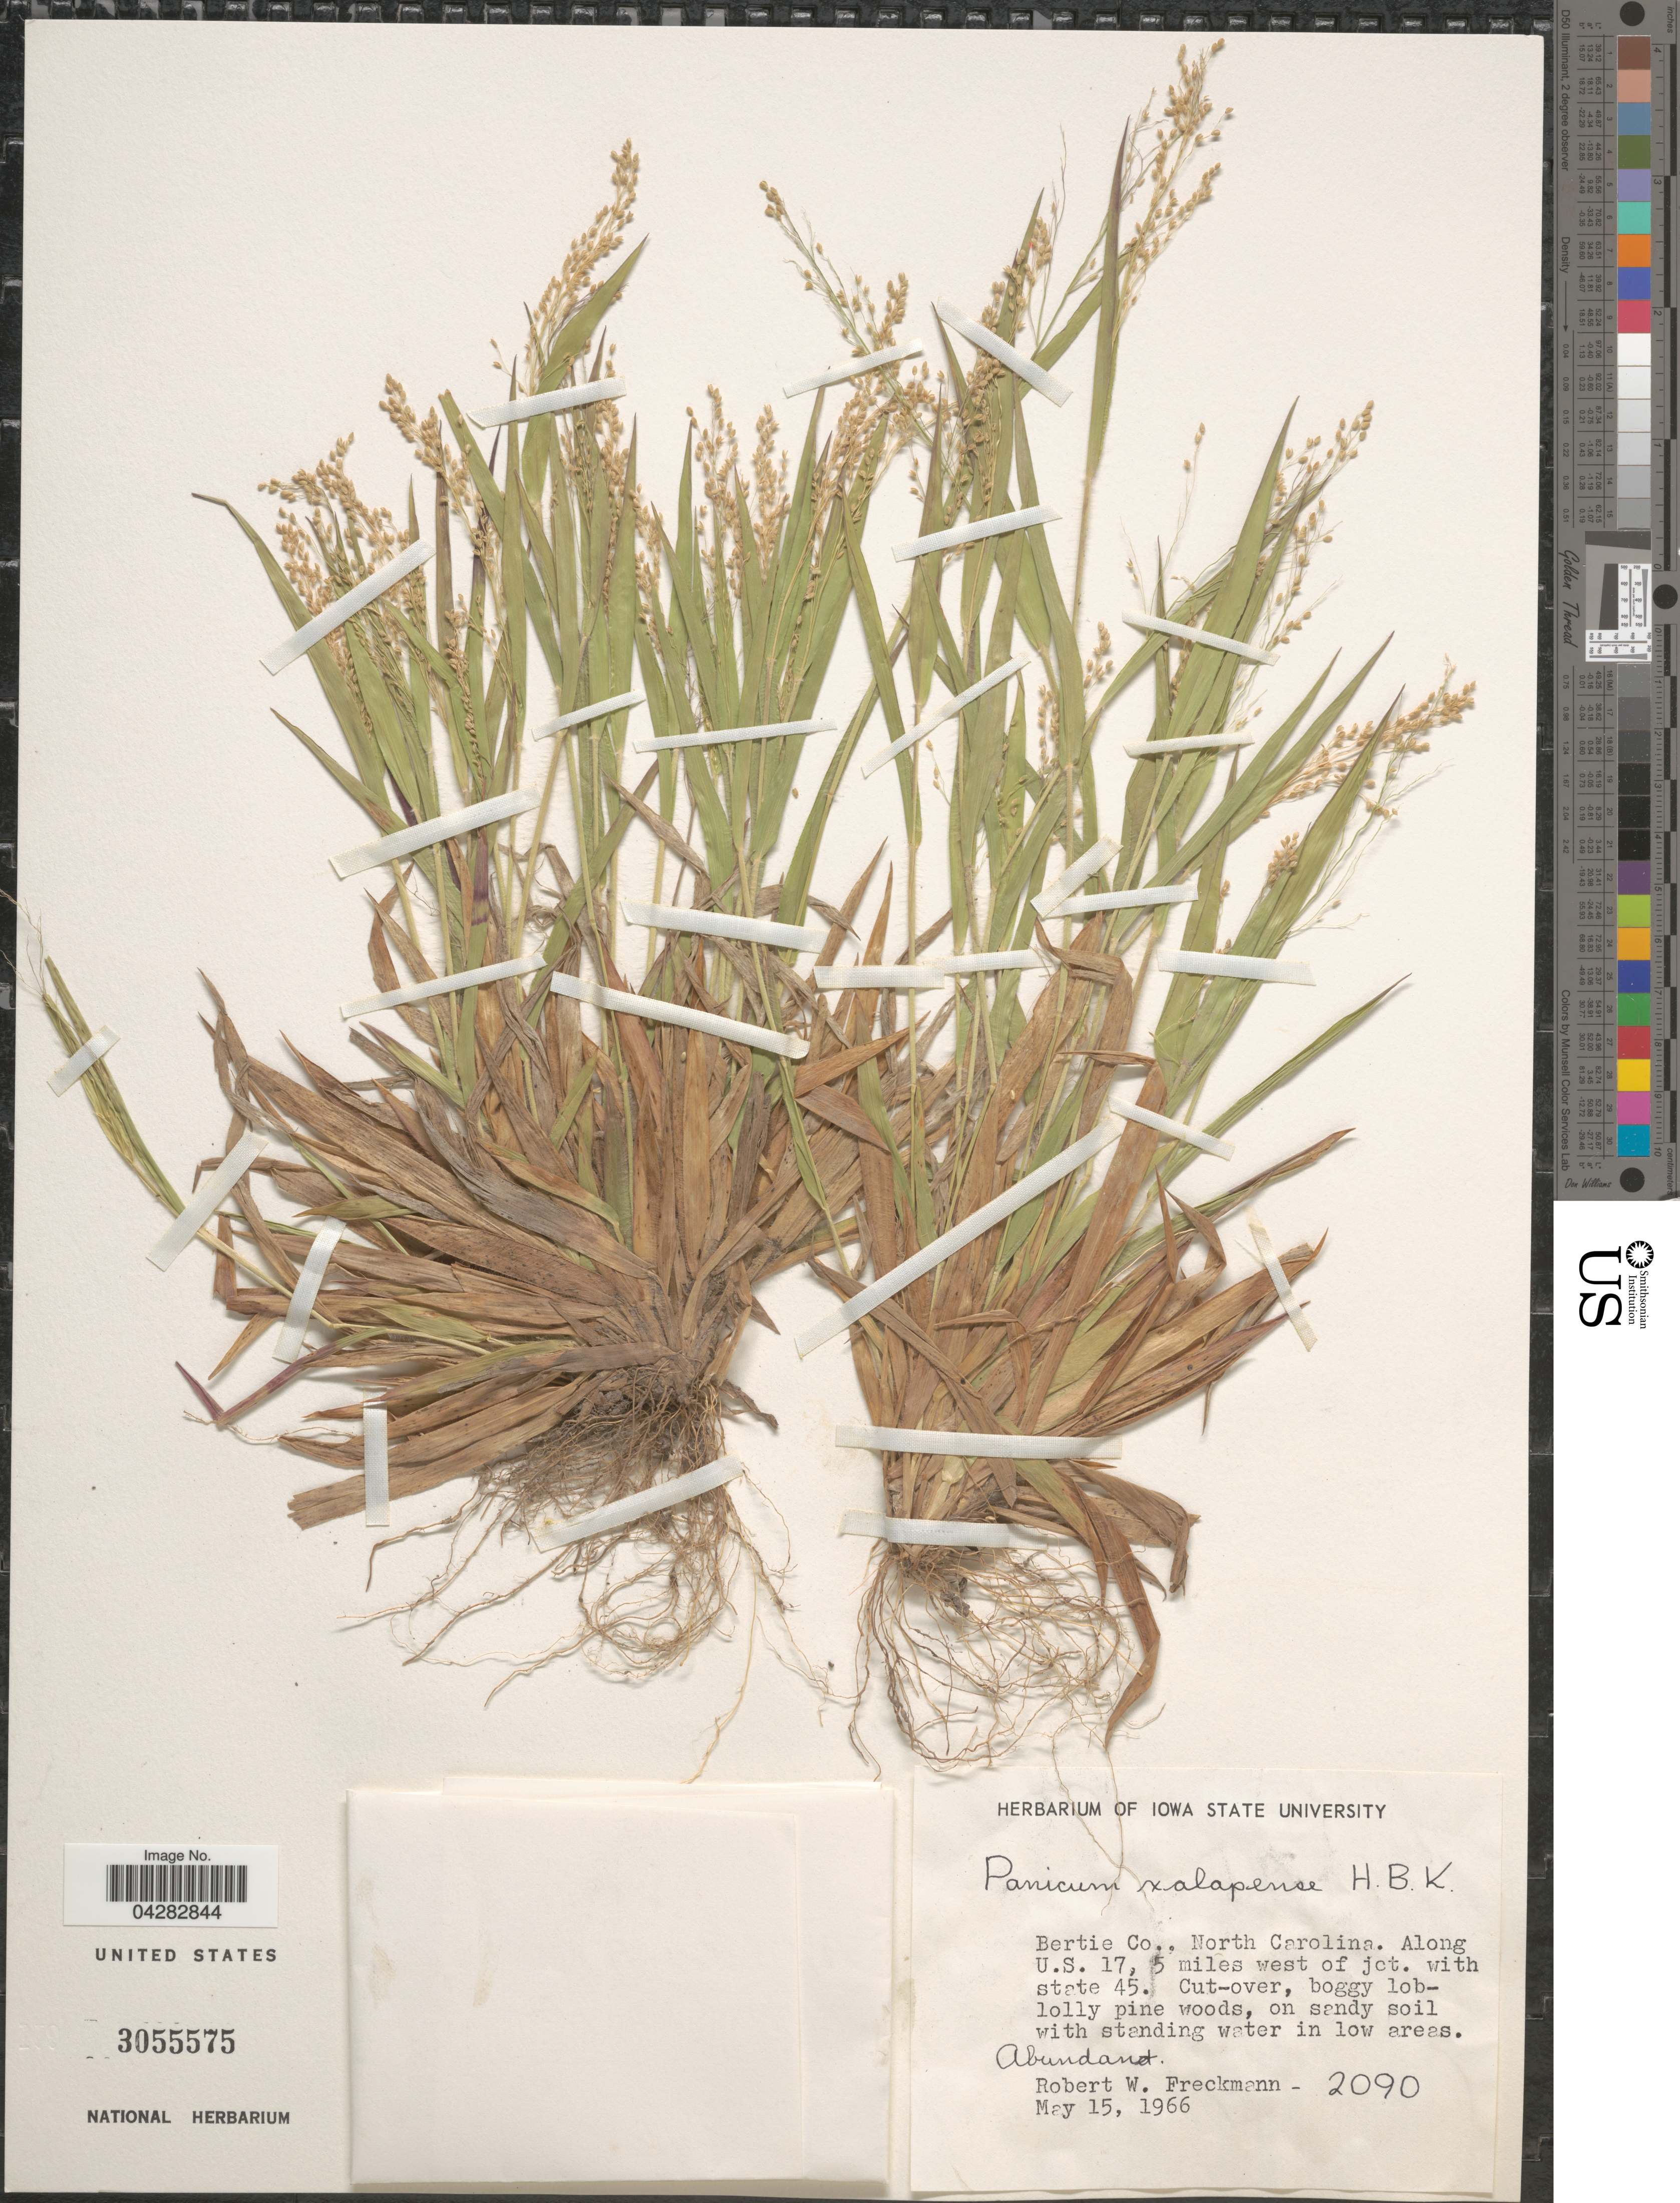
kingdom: Plantae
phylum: Tracheophyta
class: Liliopsida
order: Poales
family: Poaceae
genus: Dichanthelium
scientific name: Dichanthelium laxiflorum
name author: (Lam.) Gould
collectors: R. Freckmann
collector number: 2090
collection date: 1966-05-15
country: United States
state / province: North Carolina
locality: Bertie Co. Along U.S. 17, 5 miles west of jct. with state 45.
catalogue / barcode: US 3055575